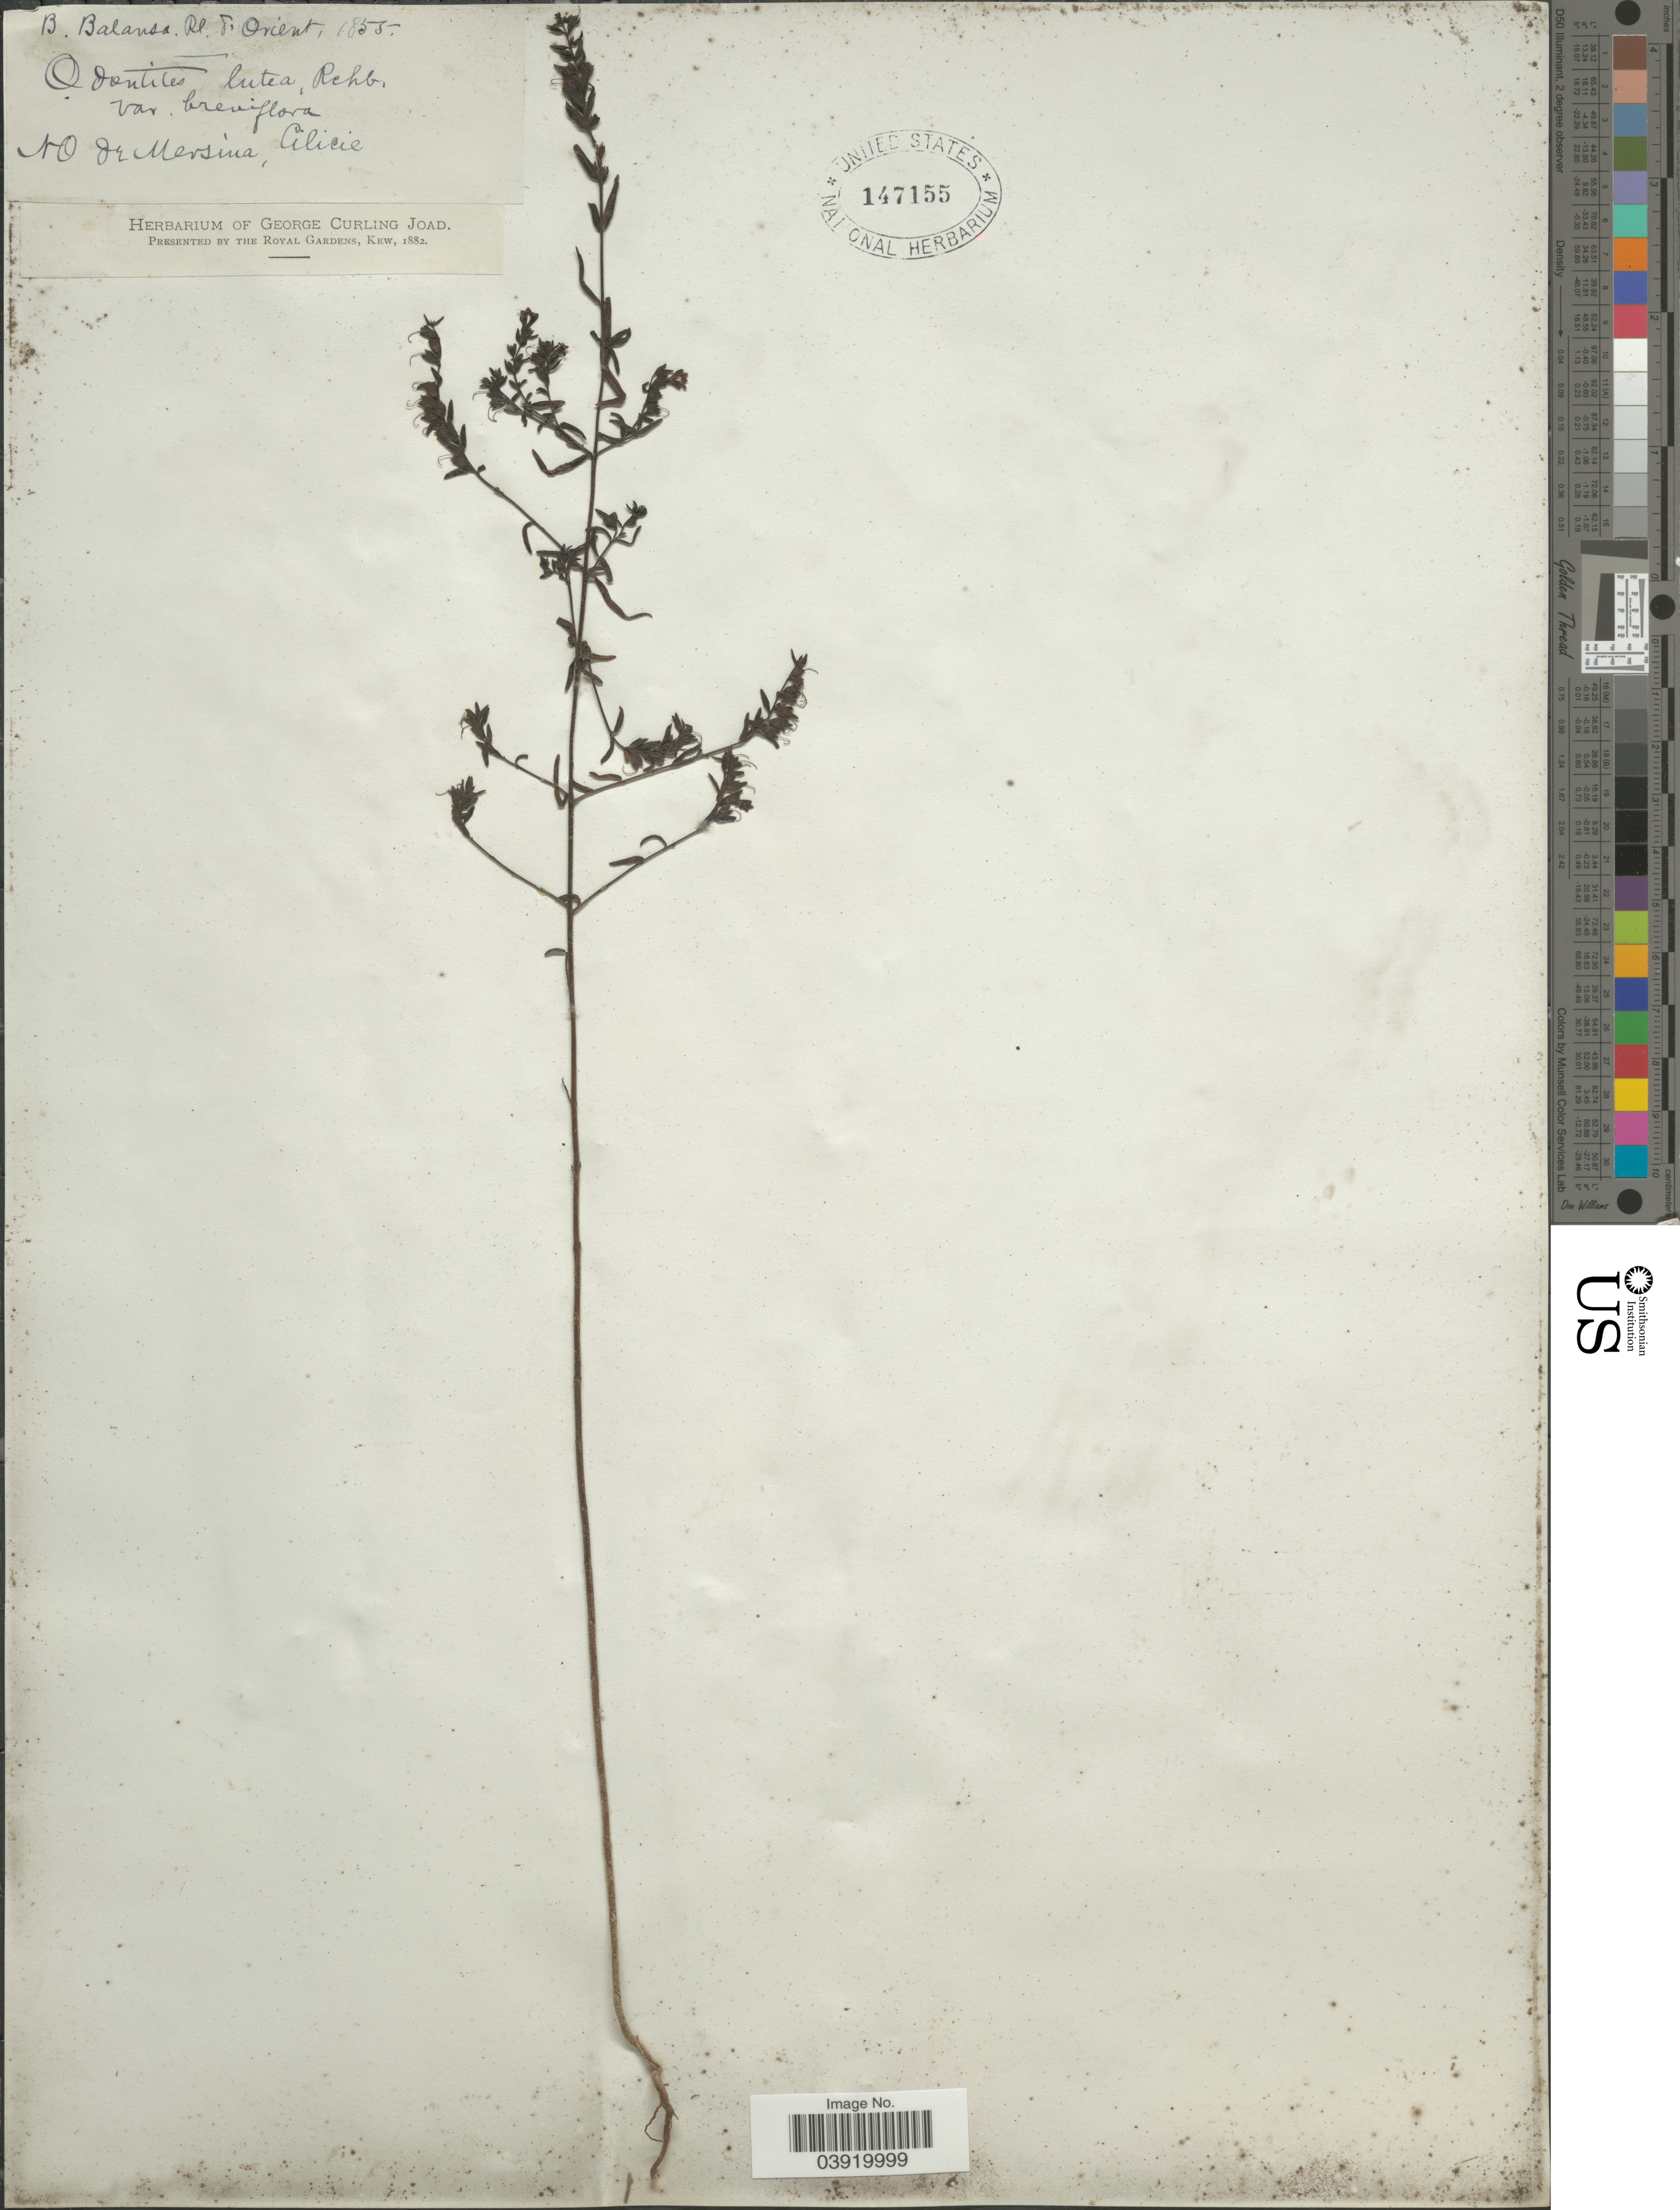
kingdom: Plantae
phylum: Tracheophyta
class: Magnoliopsida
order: Lamiales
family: Orobanchaceae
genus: Odontites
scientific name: Odontites luteus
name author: (L.) Clairv.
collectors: B. Balansa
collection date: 1855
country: Turkey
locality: D'Orient. NO de Mersina, Cilicie.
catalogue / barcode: US 147155